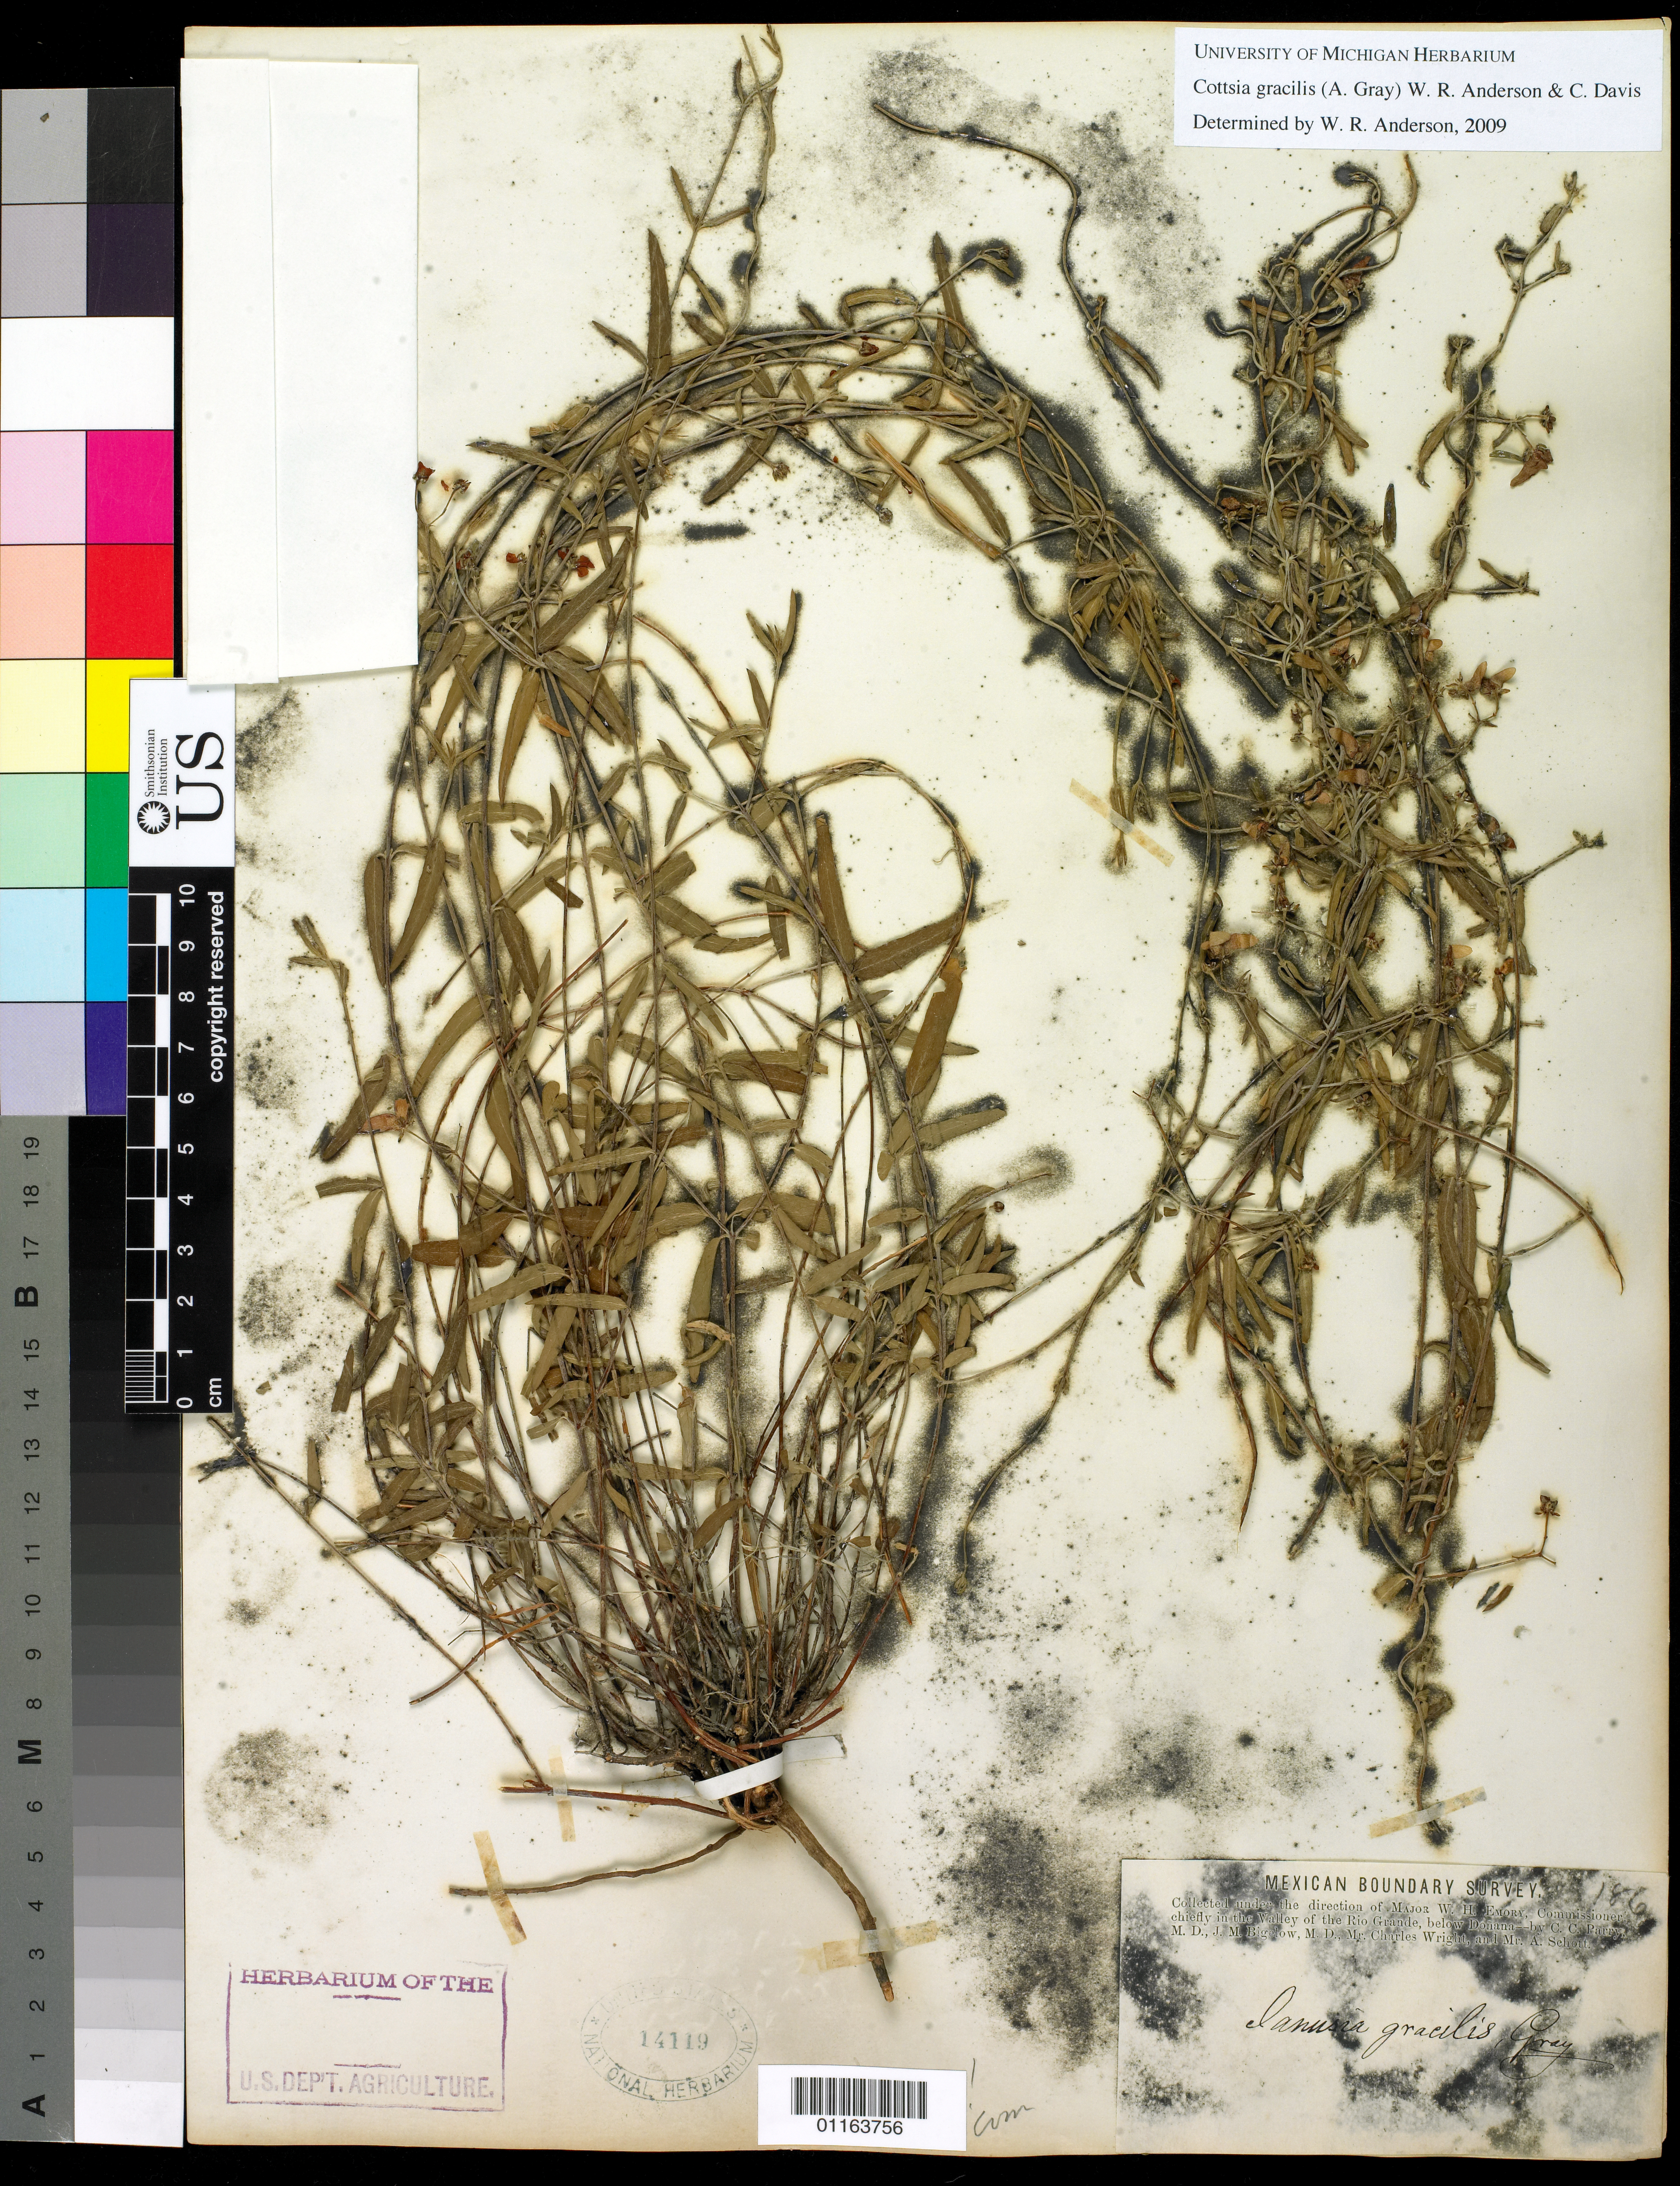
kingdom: Plantae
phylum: Tracheophyta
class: Magnoliopsida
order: Malpighiales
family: Malpighiaceae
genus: Cottsia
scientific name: Cottsia gracilis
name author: (A. Gray) W.R. Anderson & C. Davis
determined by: Anderson, W. R., (MICH), University of Michigan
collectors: C. C. Parry, J. M. Bigelow, C. Wright & A. C. V. Schott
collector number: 186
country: Mexico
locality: Valley of the Rio Grande, below Doñana.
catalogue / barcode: US 14119